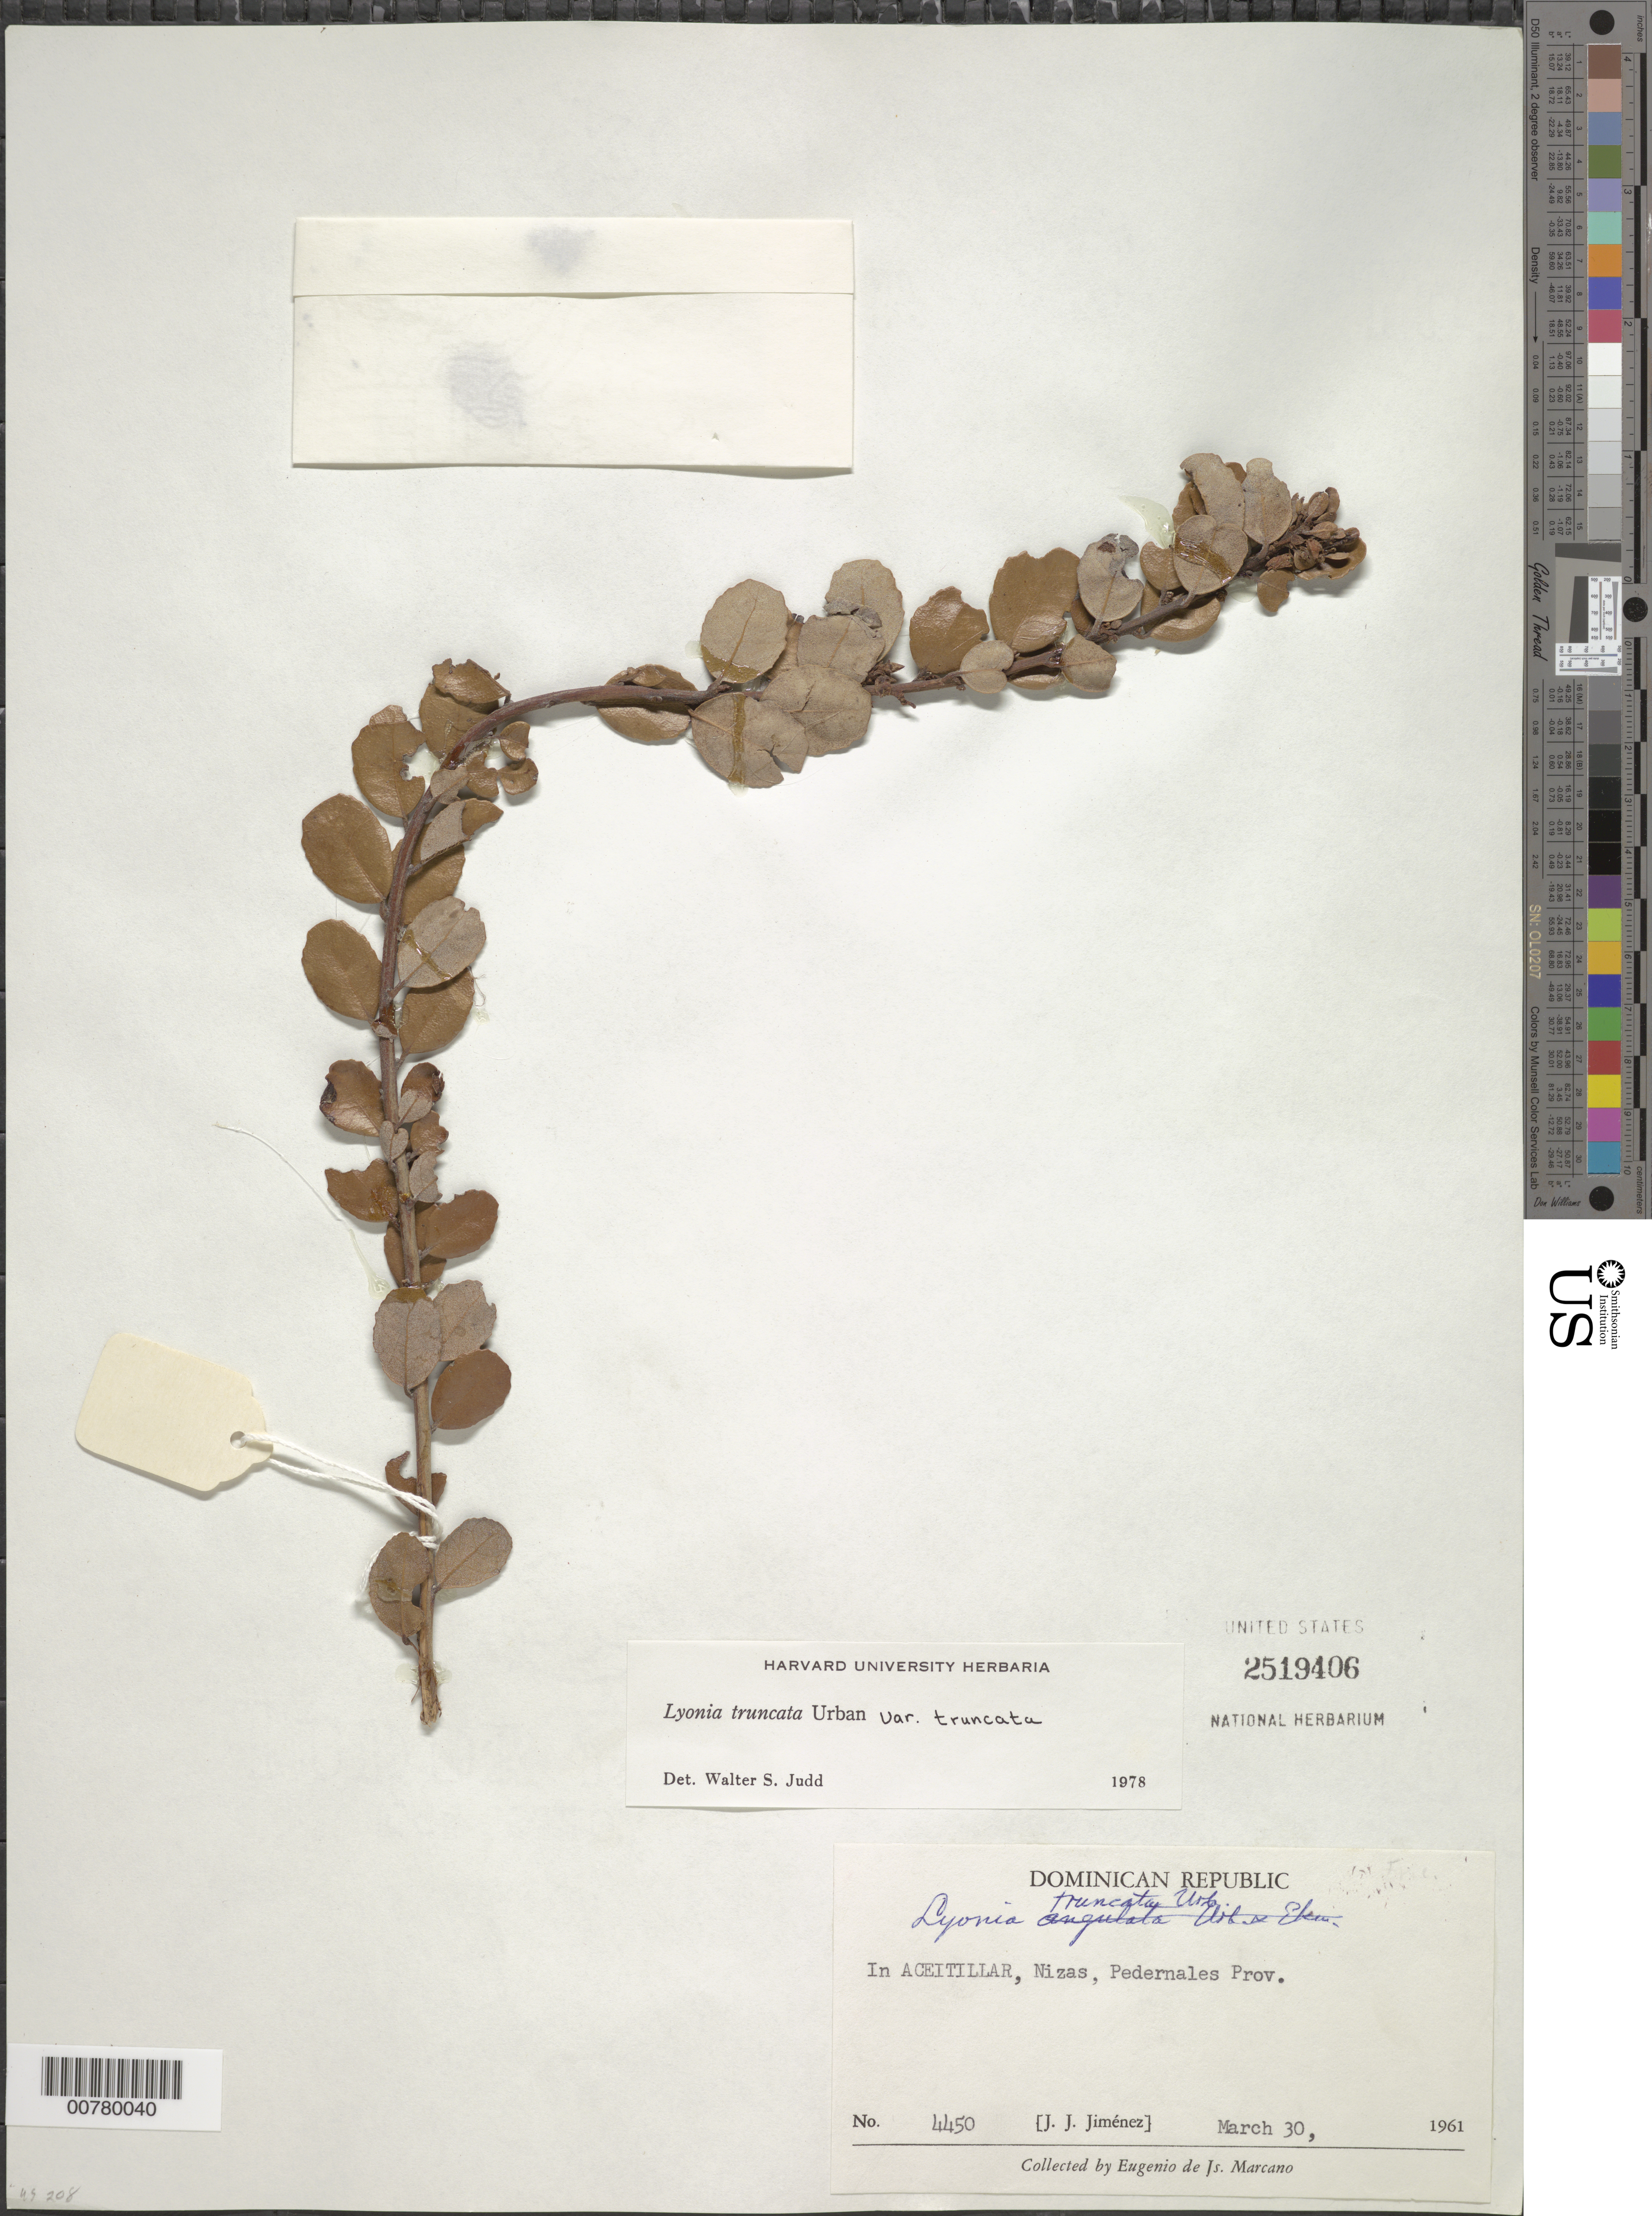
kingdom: Plantae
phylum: Tracheophyta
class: Magnoliopsida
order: Ericales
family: Ericaceae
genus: Lyonia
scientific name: Lyonia truncata var. truncata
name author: Urb.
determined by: Judd, Walter S.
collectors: E. J. Marcano F. & J. J. Jiménez Almonte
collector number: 4450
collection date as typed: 30 Mar 1961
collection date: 1961-03-30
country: Dominican Republic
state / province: Pedernales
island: Hispaniola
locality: In Aceitillar, Nizas.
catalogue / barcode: US 2519406